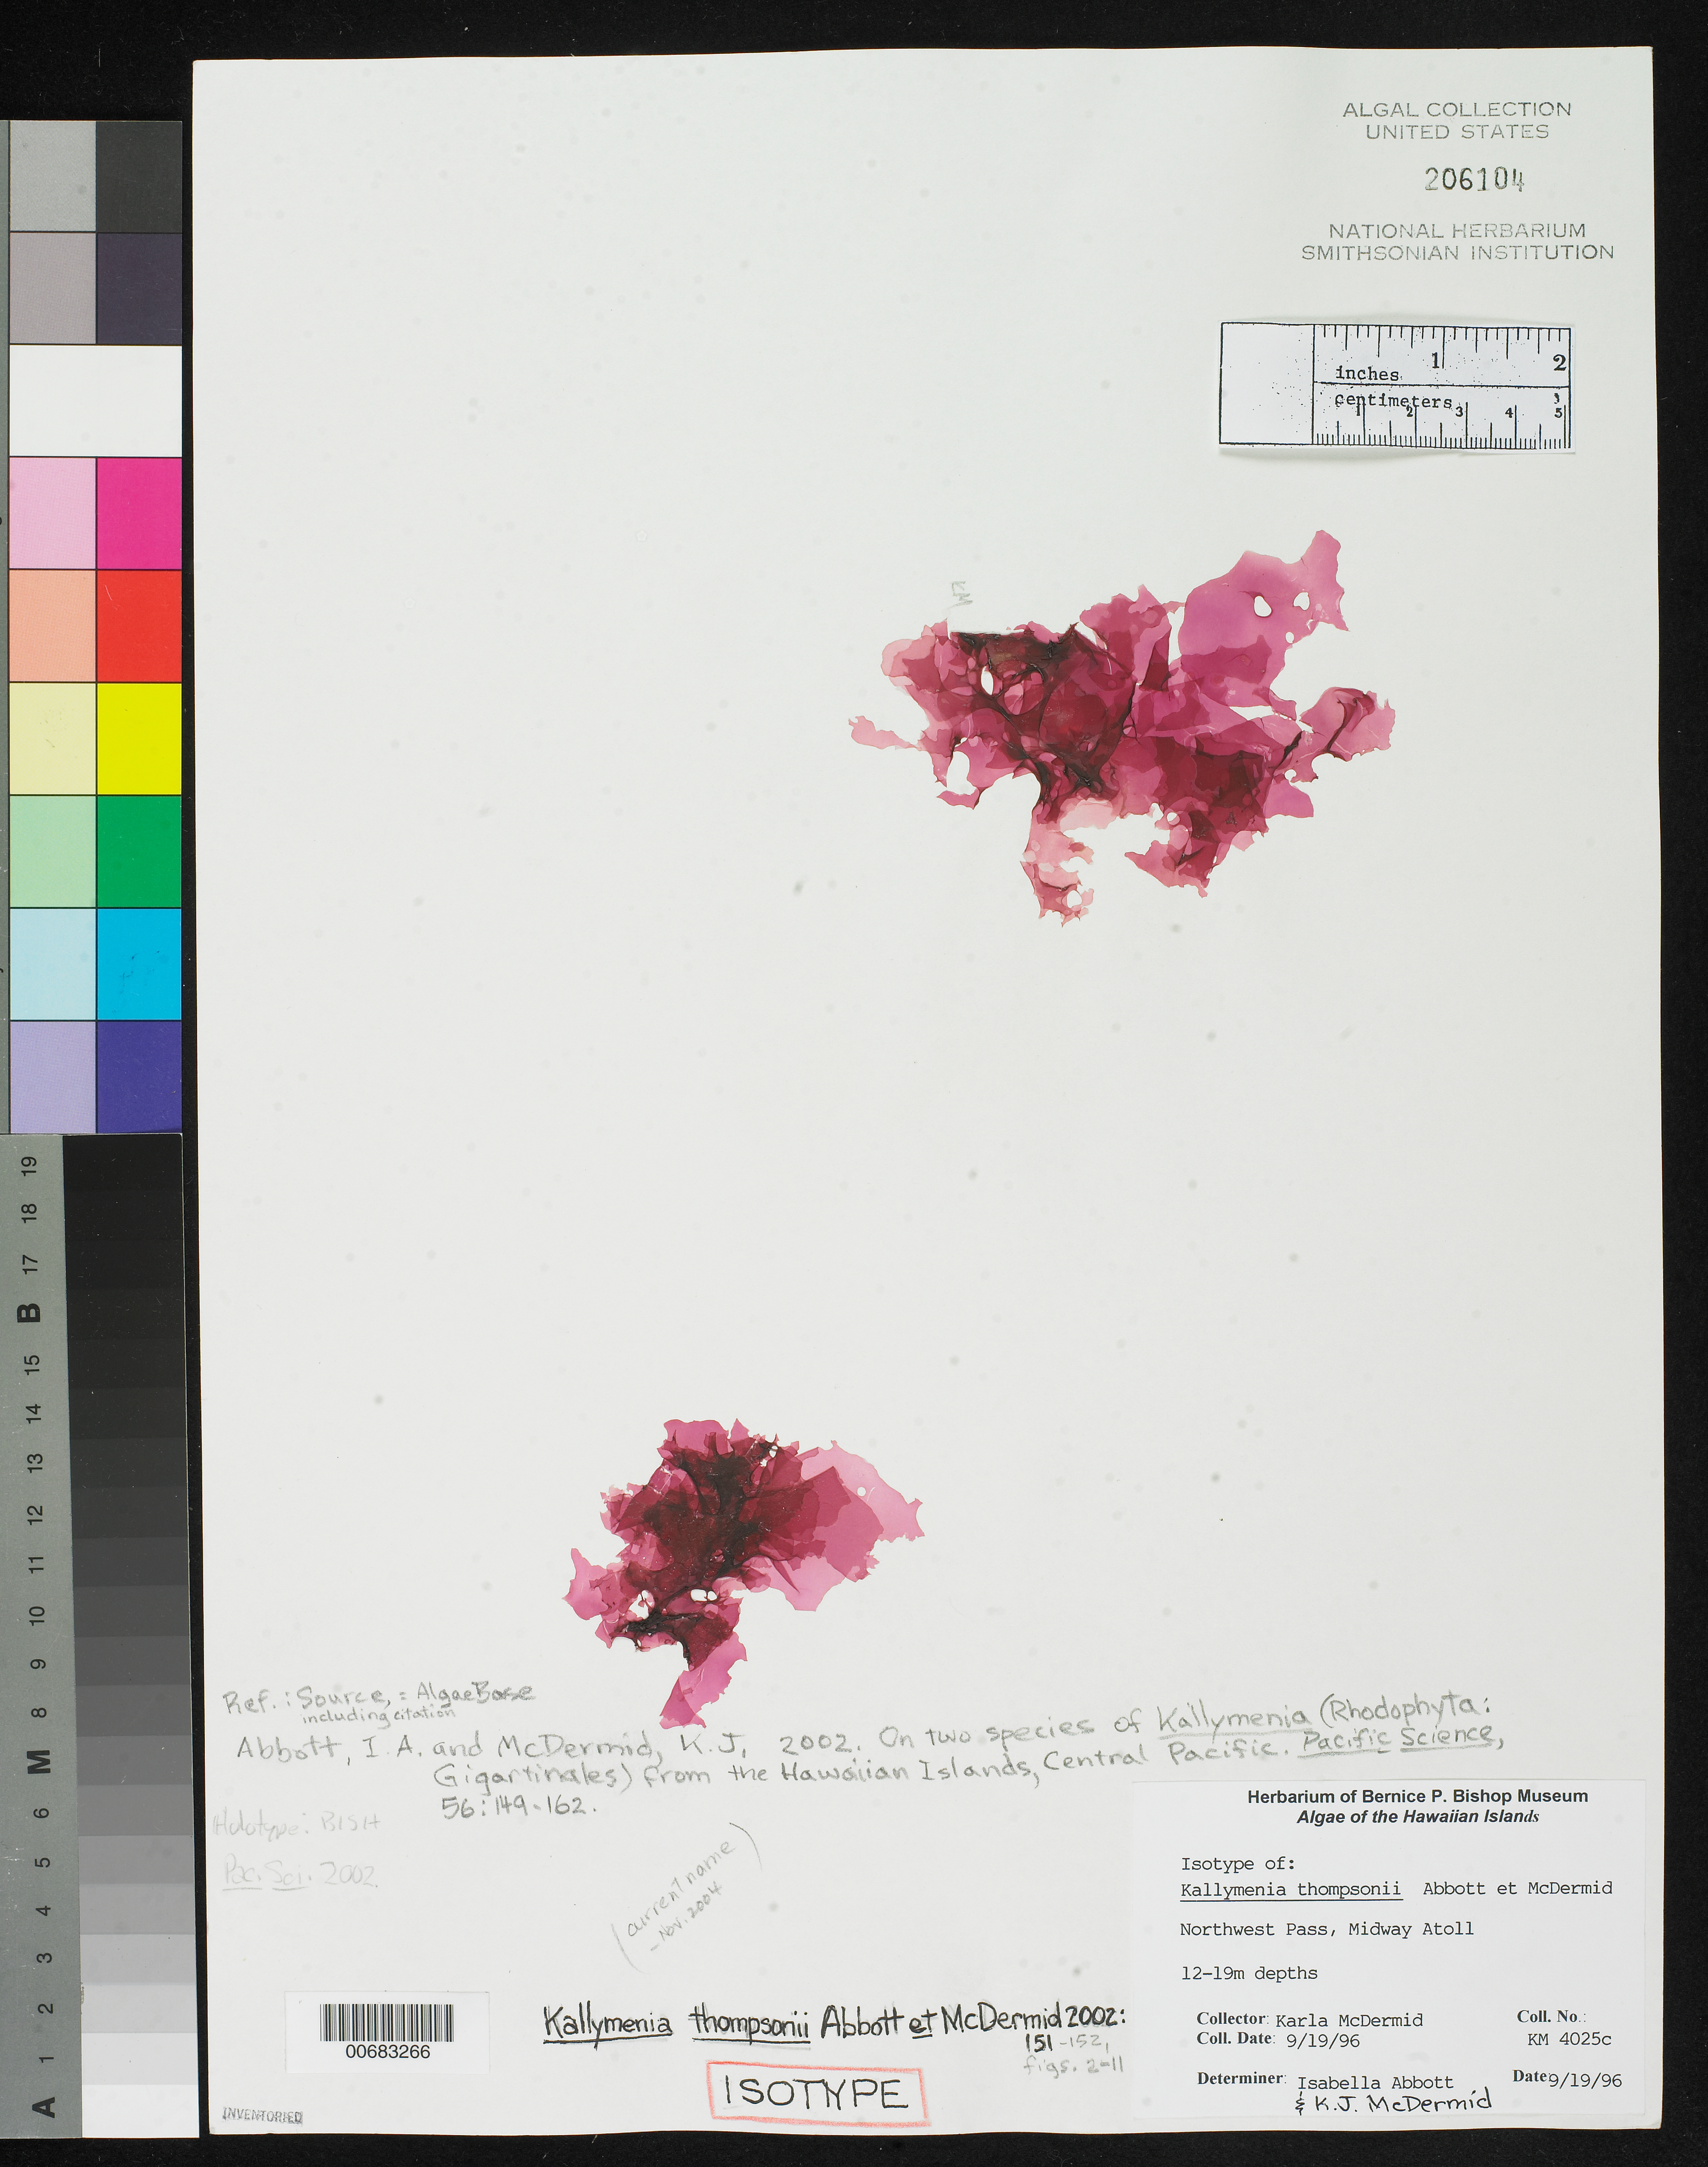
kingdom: Plantae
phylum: Rhodophyta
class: Florideophyceae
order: Gigartinales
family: Kallymeniaceae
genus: Kallymenia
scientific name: Kallymenia thompsonii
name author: I.A. Abbott & McDermid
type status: Isotype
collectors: K. McDermid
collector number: KM 4025c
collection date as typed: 19 Sep 1996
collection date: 1996-09-19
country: U.S. Administered Pacific Islands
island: Midway Atoll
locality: Northwest Pass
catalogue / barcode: US 206104